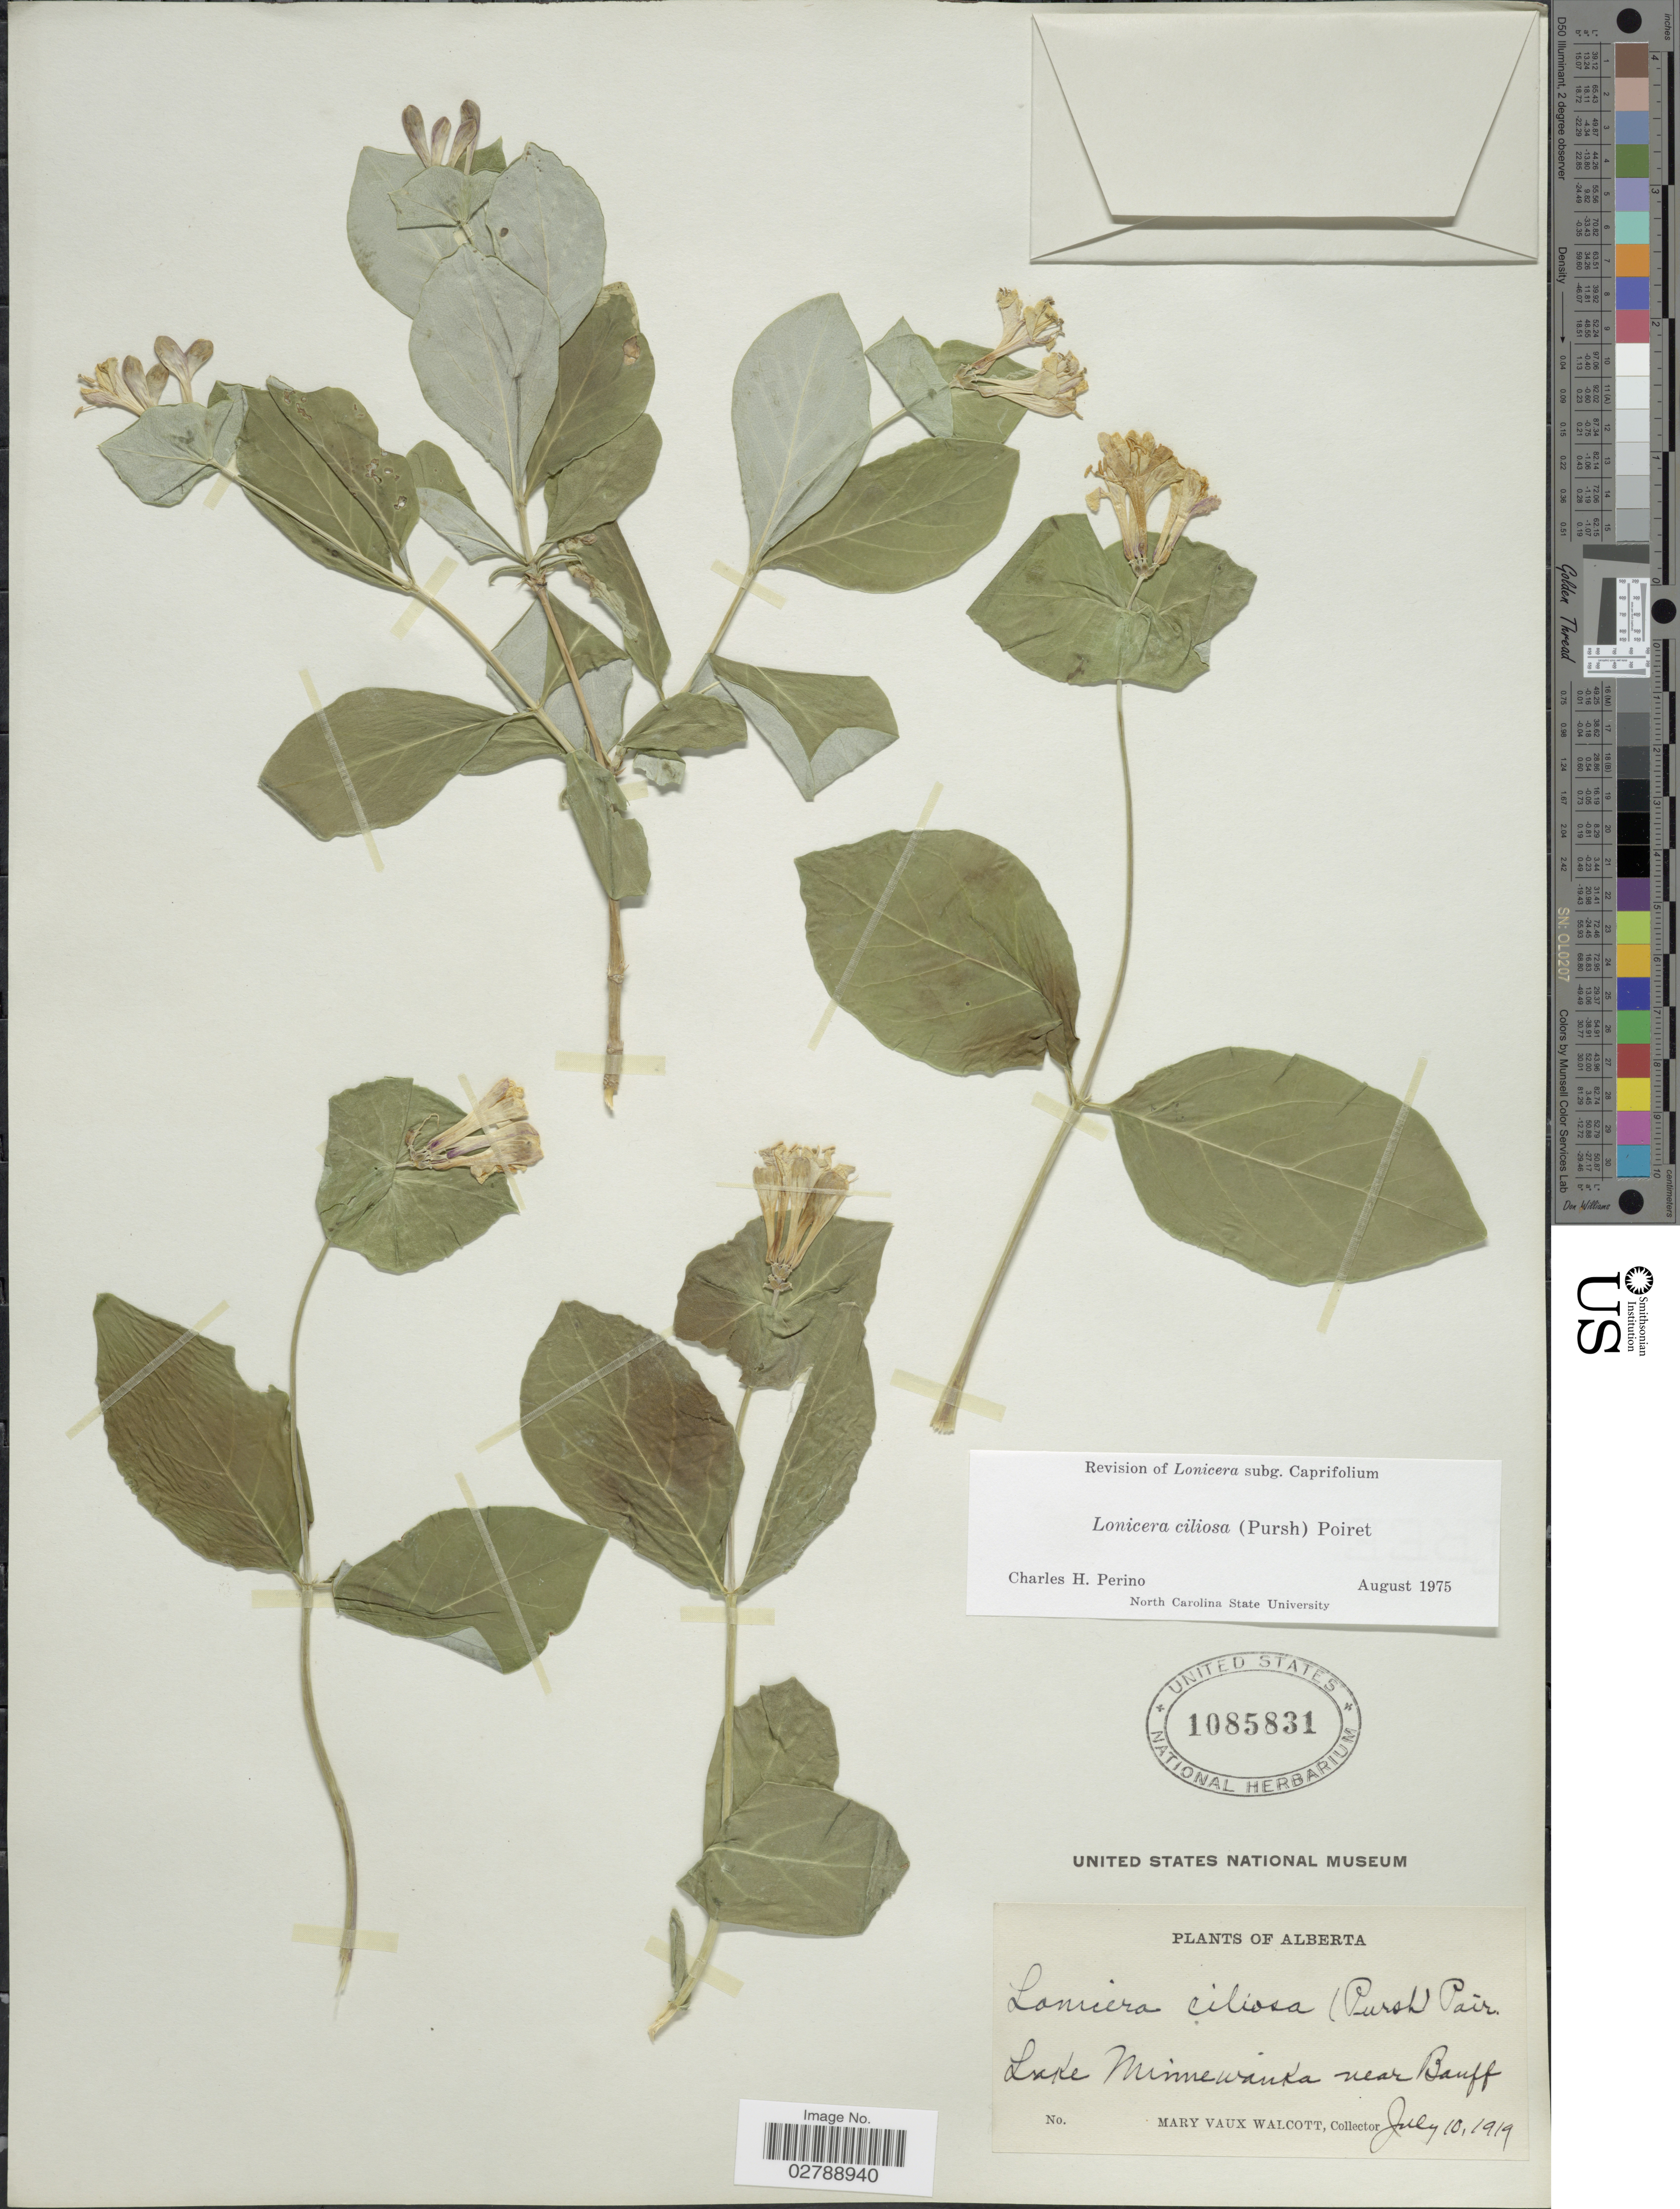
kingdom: Plantae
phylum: Tracheophyta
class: Magnoliopsida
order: Dipsacales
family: Caprifoliaceae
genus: Lonicera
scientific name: Lonicera ciliosa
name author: Poir.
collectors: M. Walcott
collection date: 1919-07-10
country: Canada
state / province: Alberta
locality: Lake Minnewanka near Banff.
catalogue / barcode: US 1085831